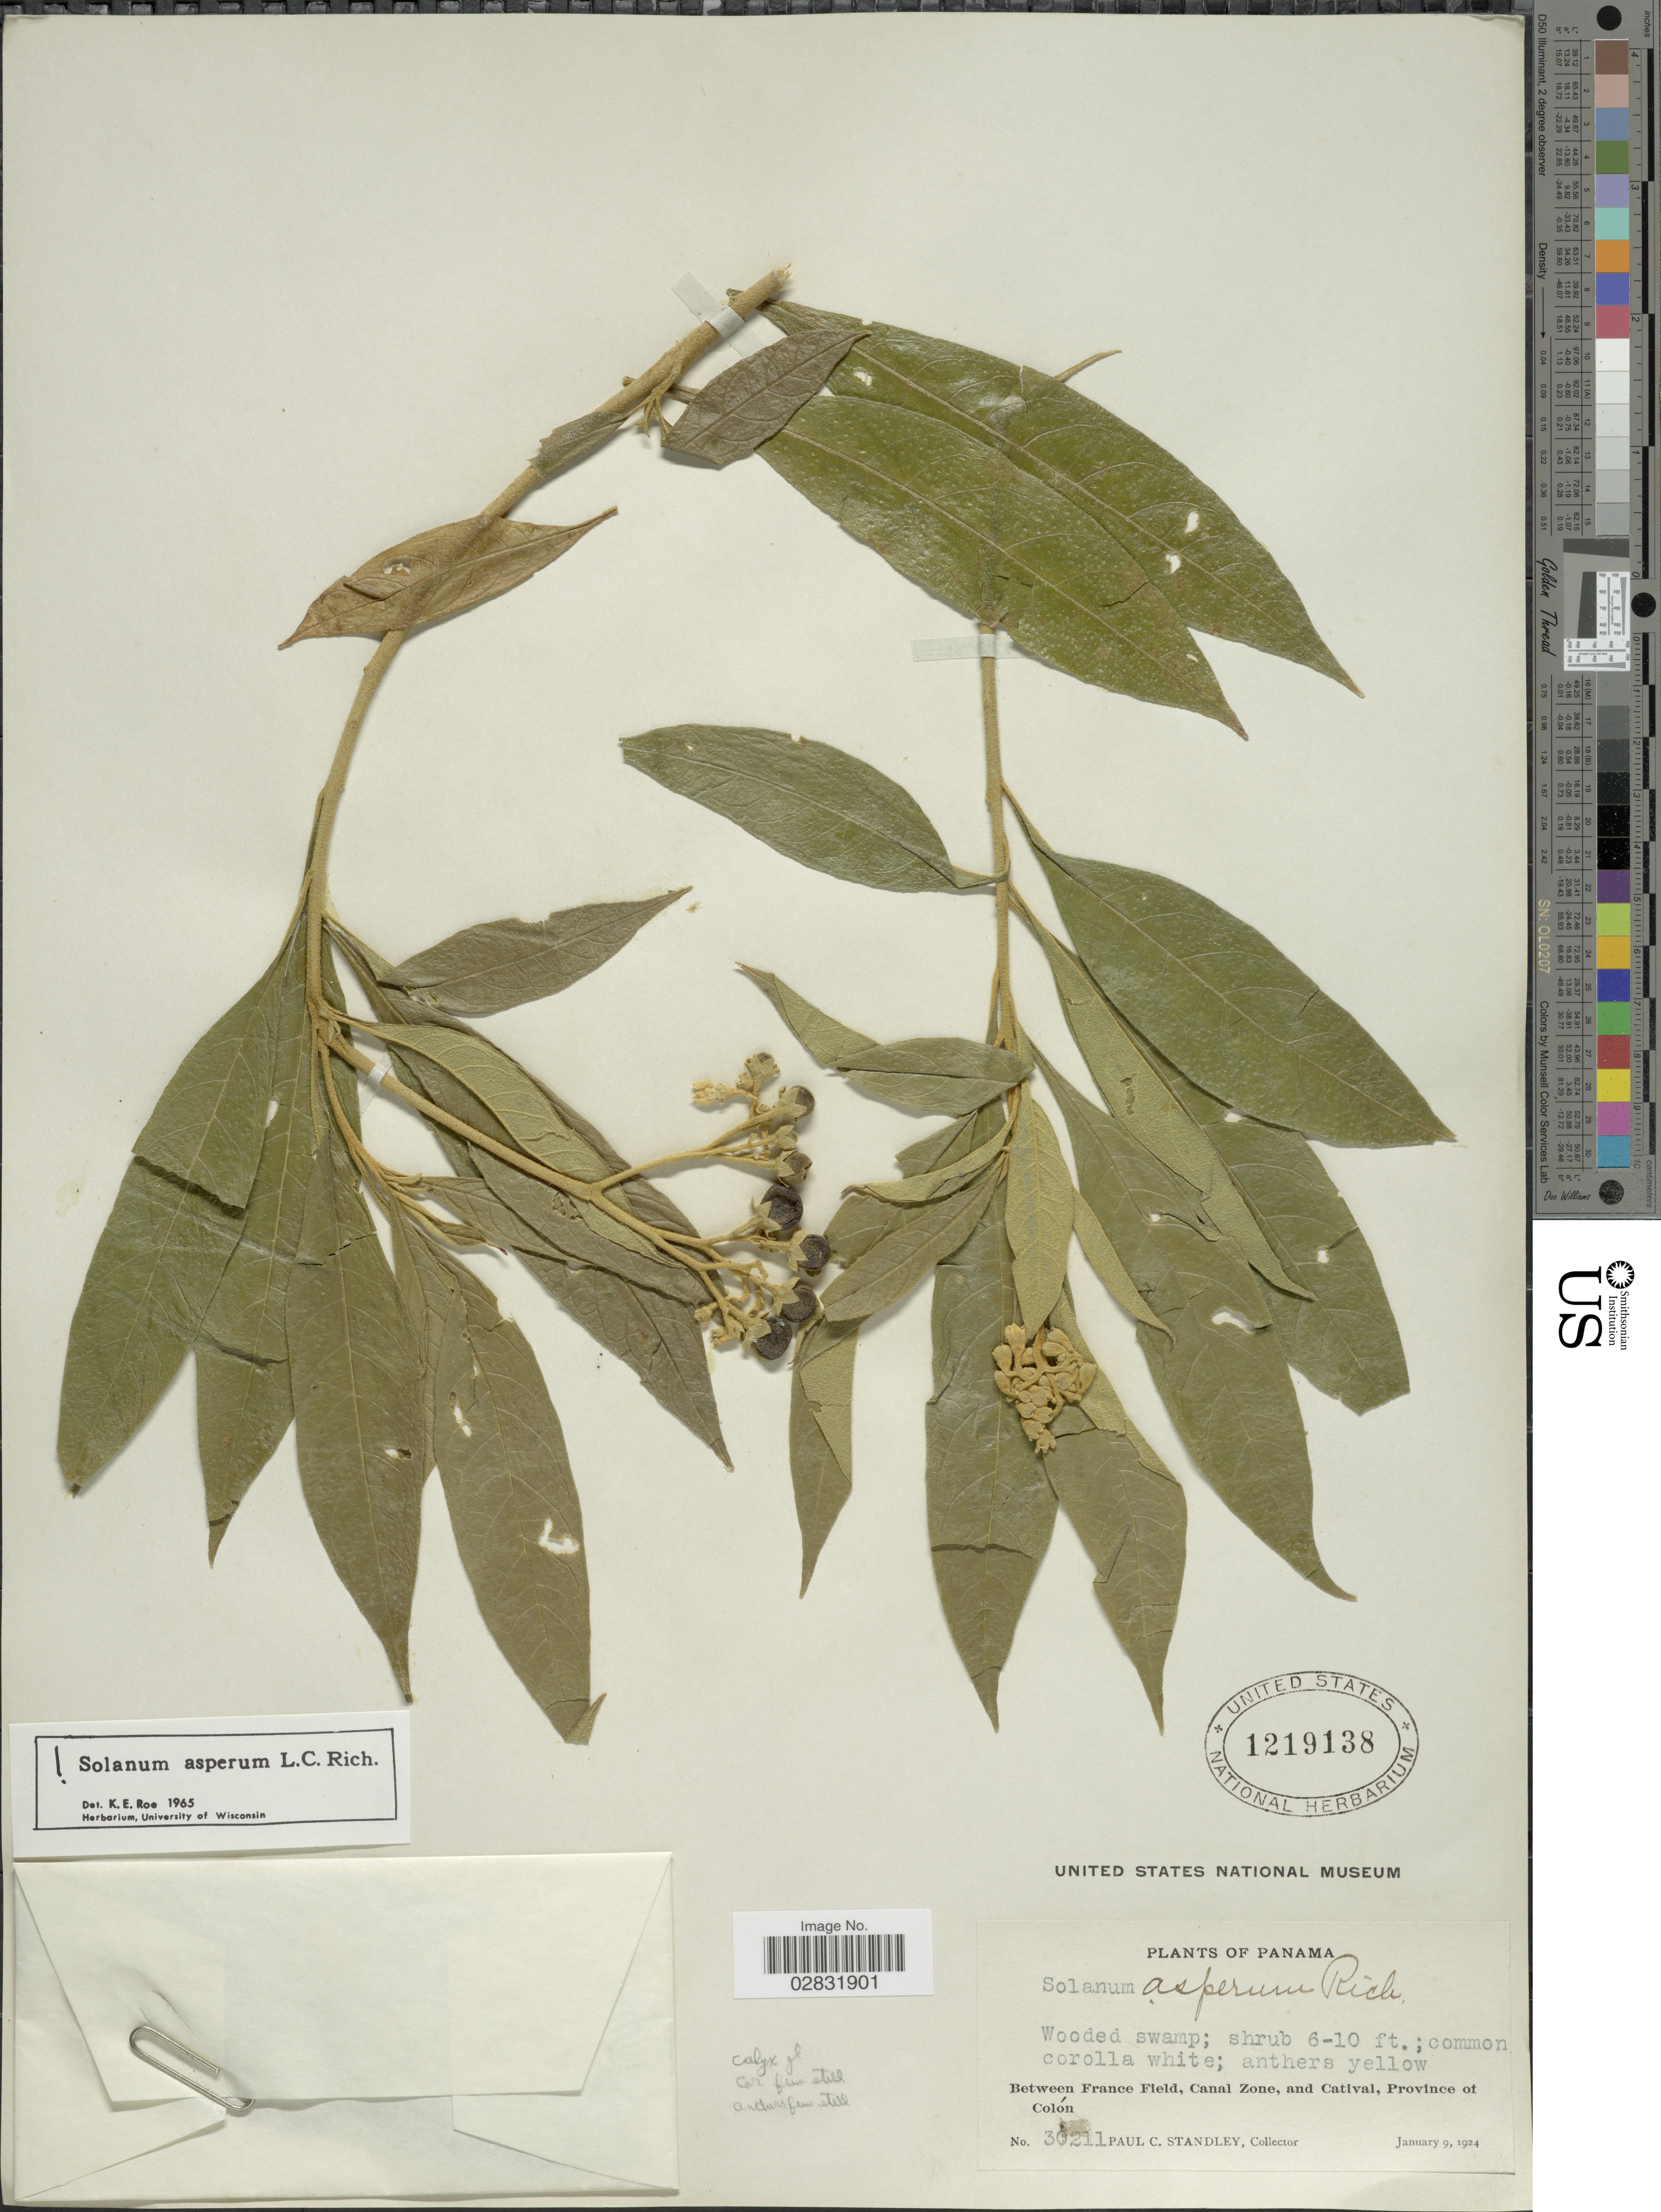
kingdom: Plantae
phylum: Tracheophyta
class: Magnoliopsida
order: Solanales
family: Solanaceae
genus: Solanum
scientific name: Solanum asperum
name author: Rich.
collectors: P. C. Standley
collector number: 30211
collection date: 1924-01-09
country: Panama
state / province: Colón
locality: Between France Field, Canal Zone, and Catival, Province of Colón.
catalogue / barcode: US 1219138